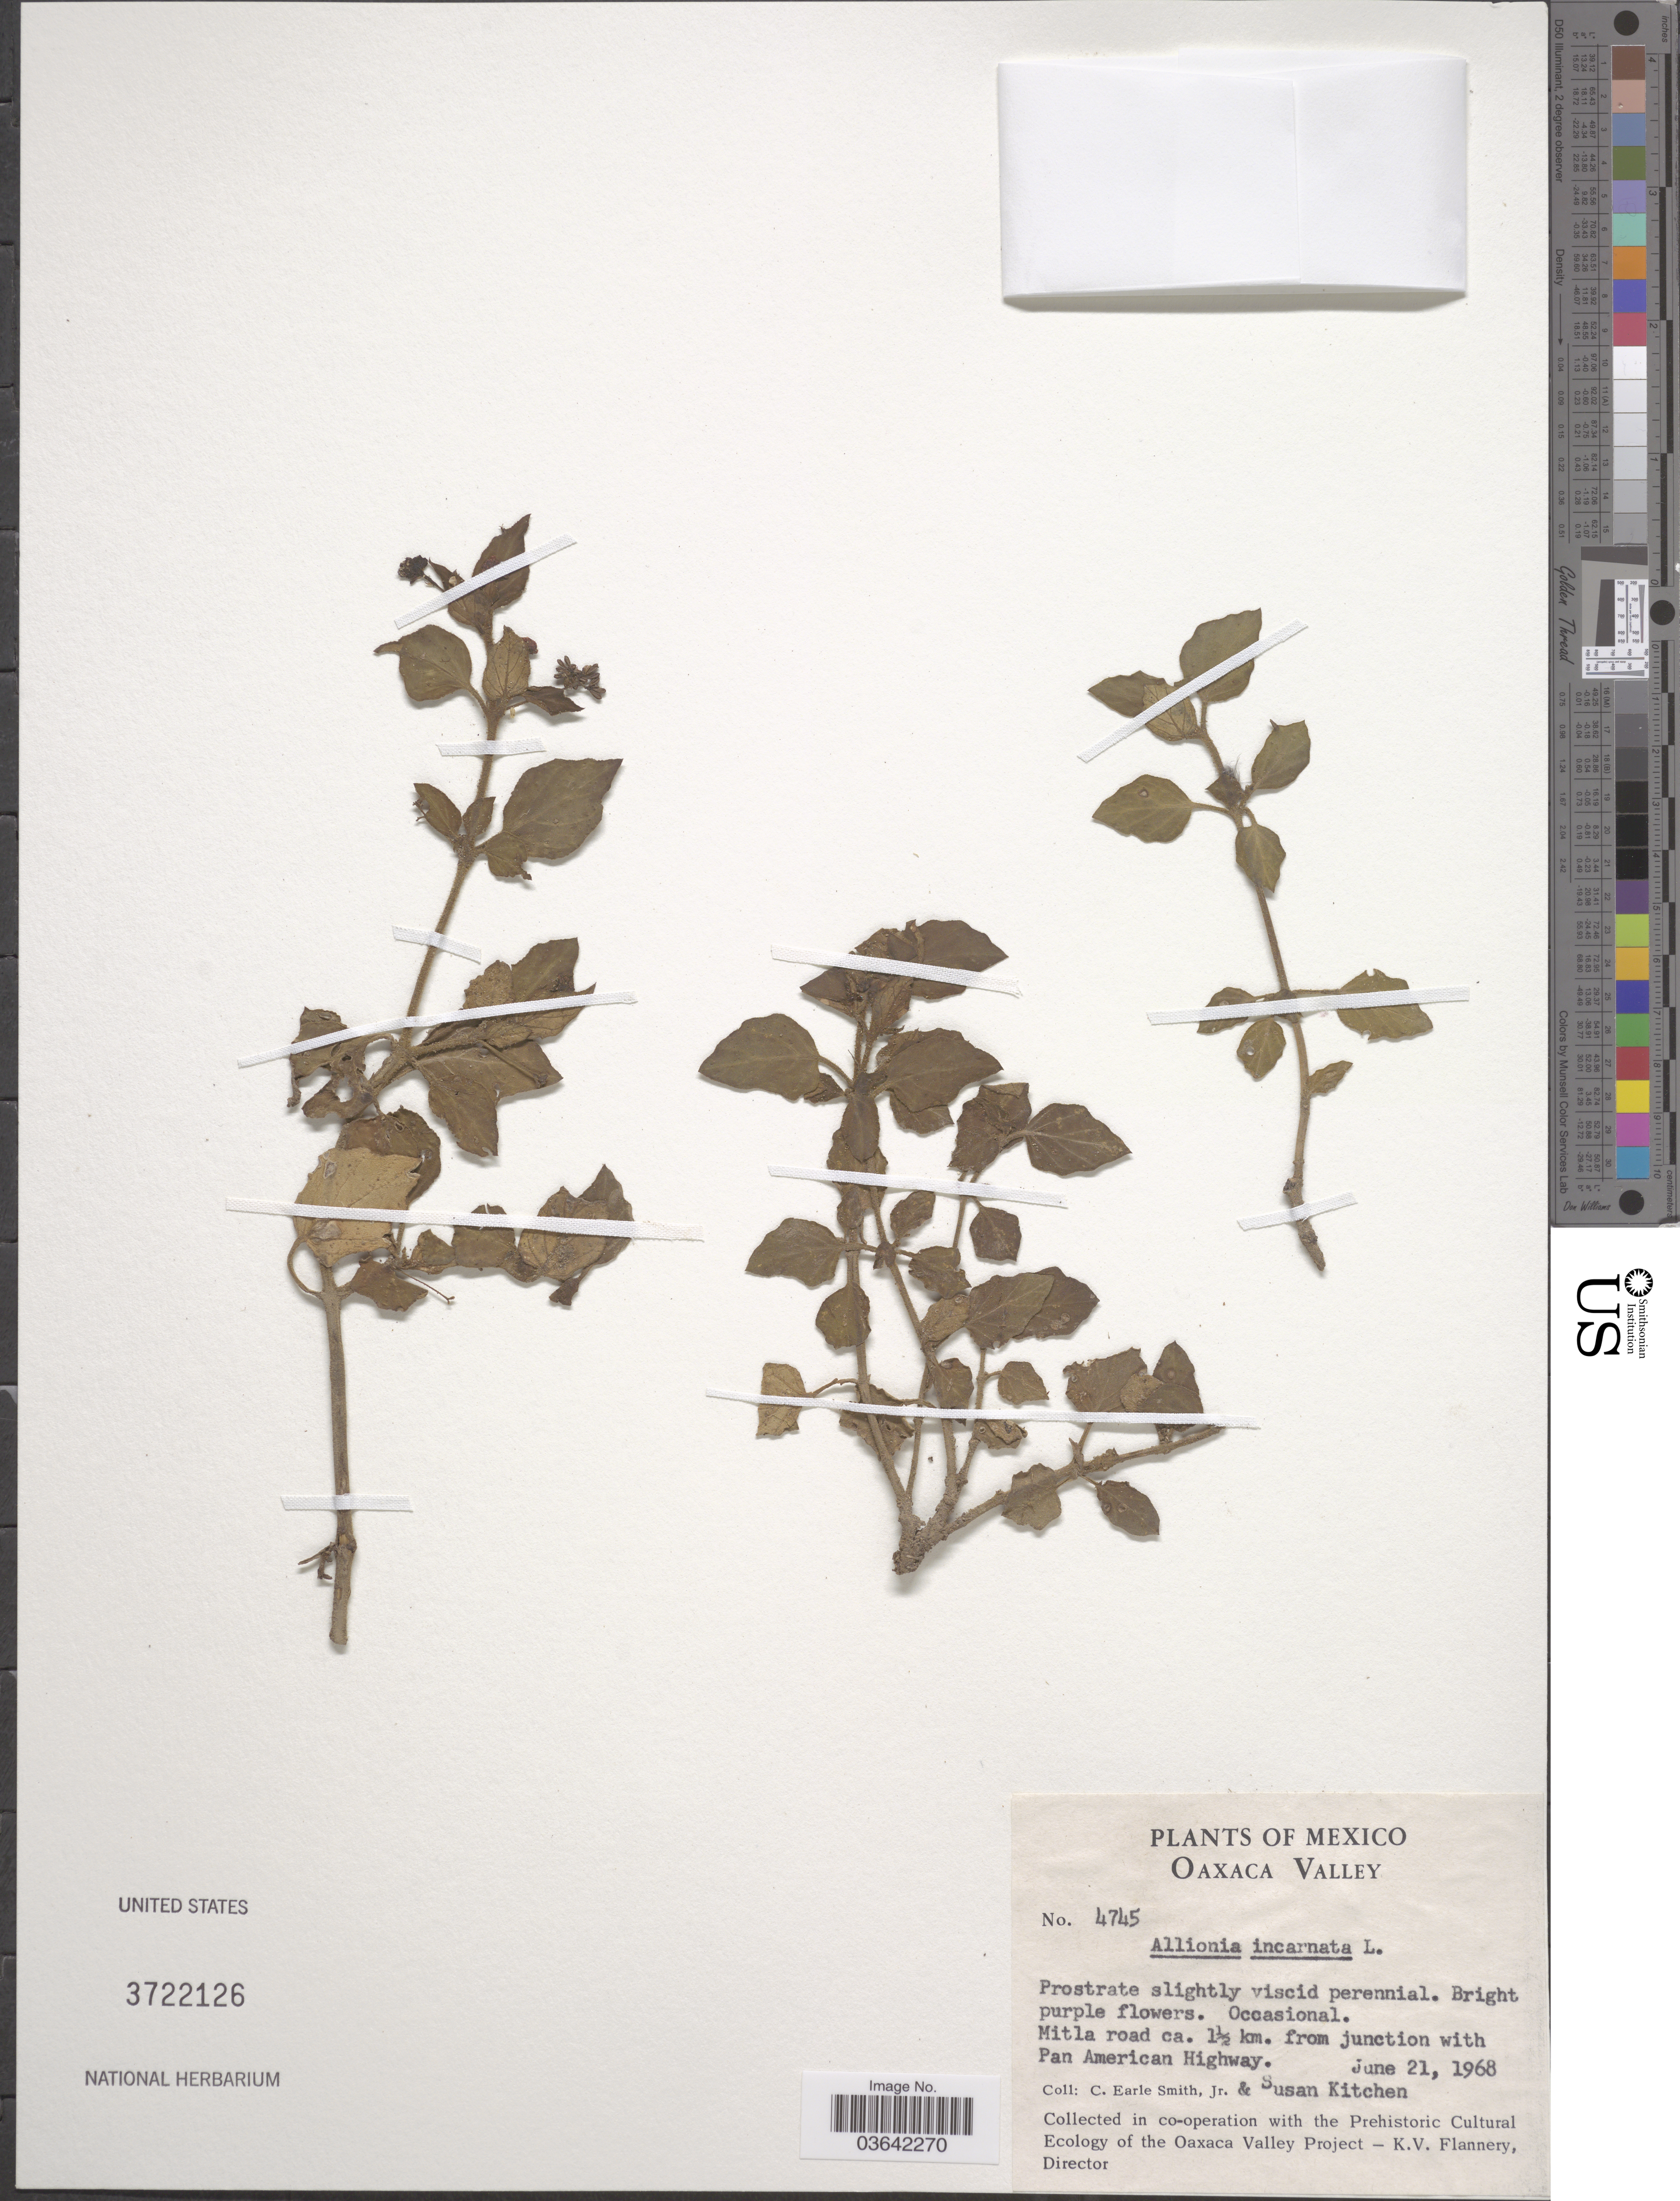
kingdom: Plantae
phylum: Tracheophyta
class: Magnoliopsida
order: Caryophyllales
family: Nyctaginaceae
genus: Allionia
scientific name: Allionia incarnata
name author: L.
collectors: C. E. Smith Jr. & S. Kitchen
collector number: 4745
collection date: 1968-06-21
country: Mexico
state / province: Oaxaca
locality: Oaxaca Valley. Mitla road ca. 1½ km. from junction with Pan American Highway.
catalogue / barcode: US 3722126